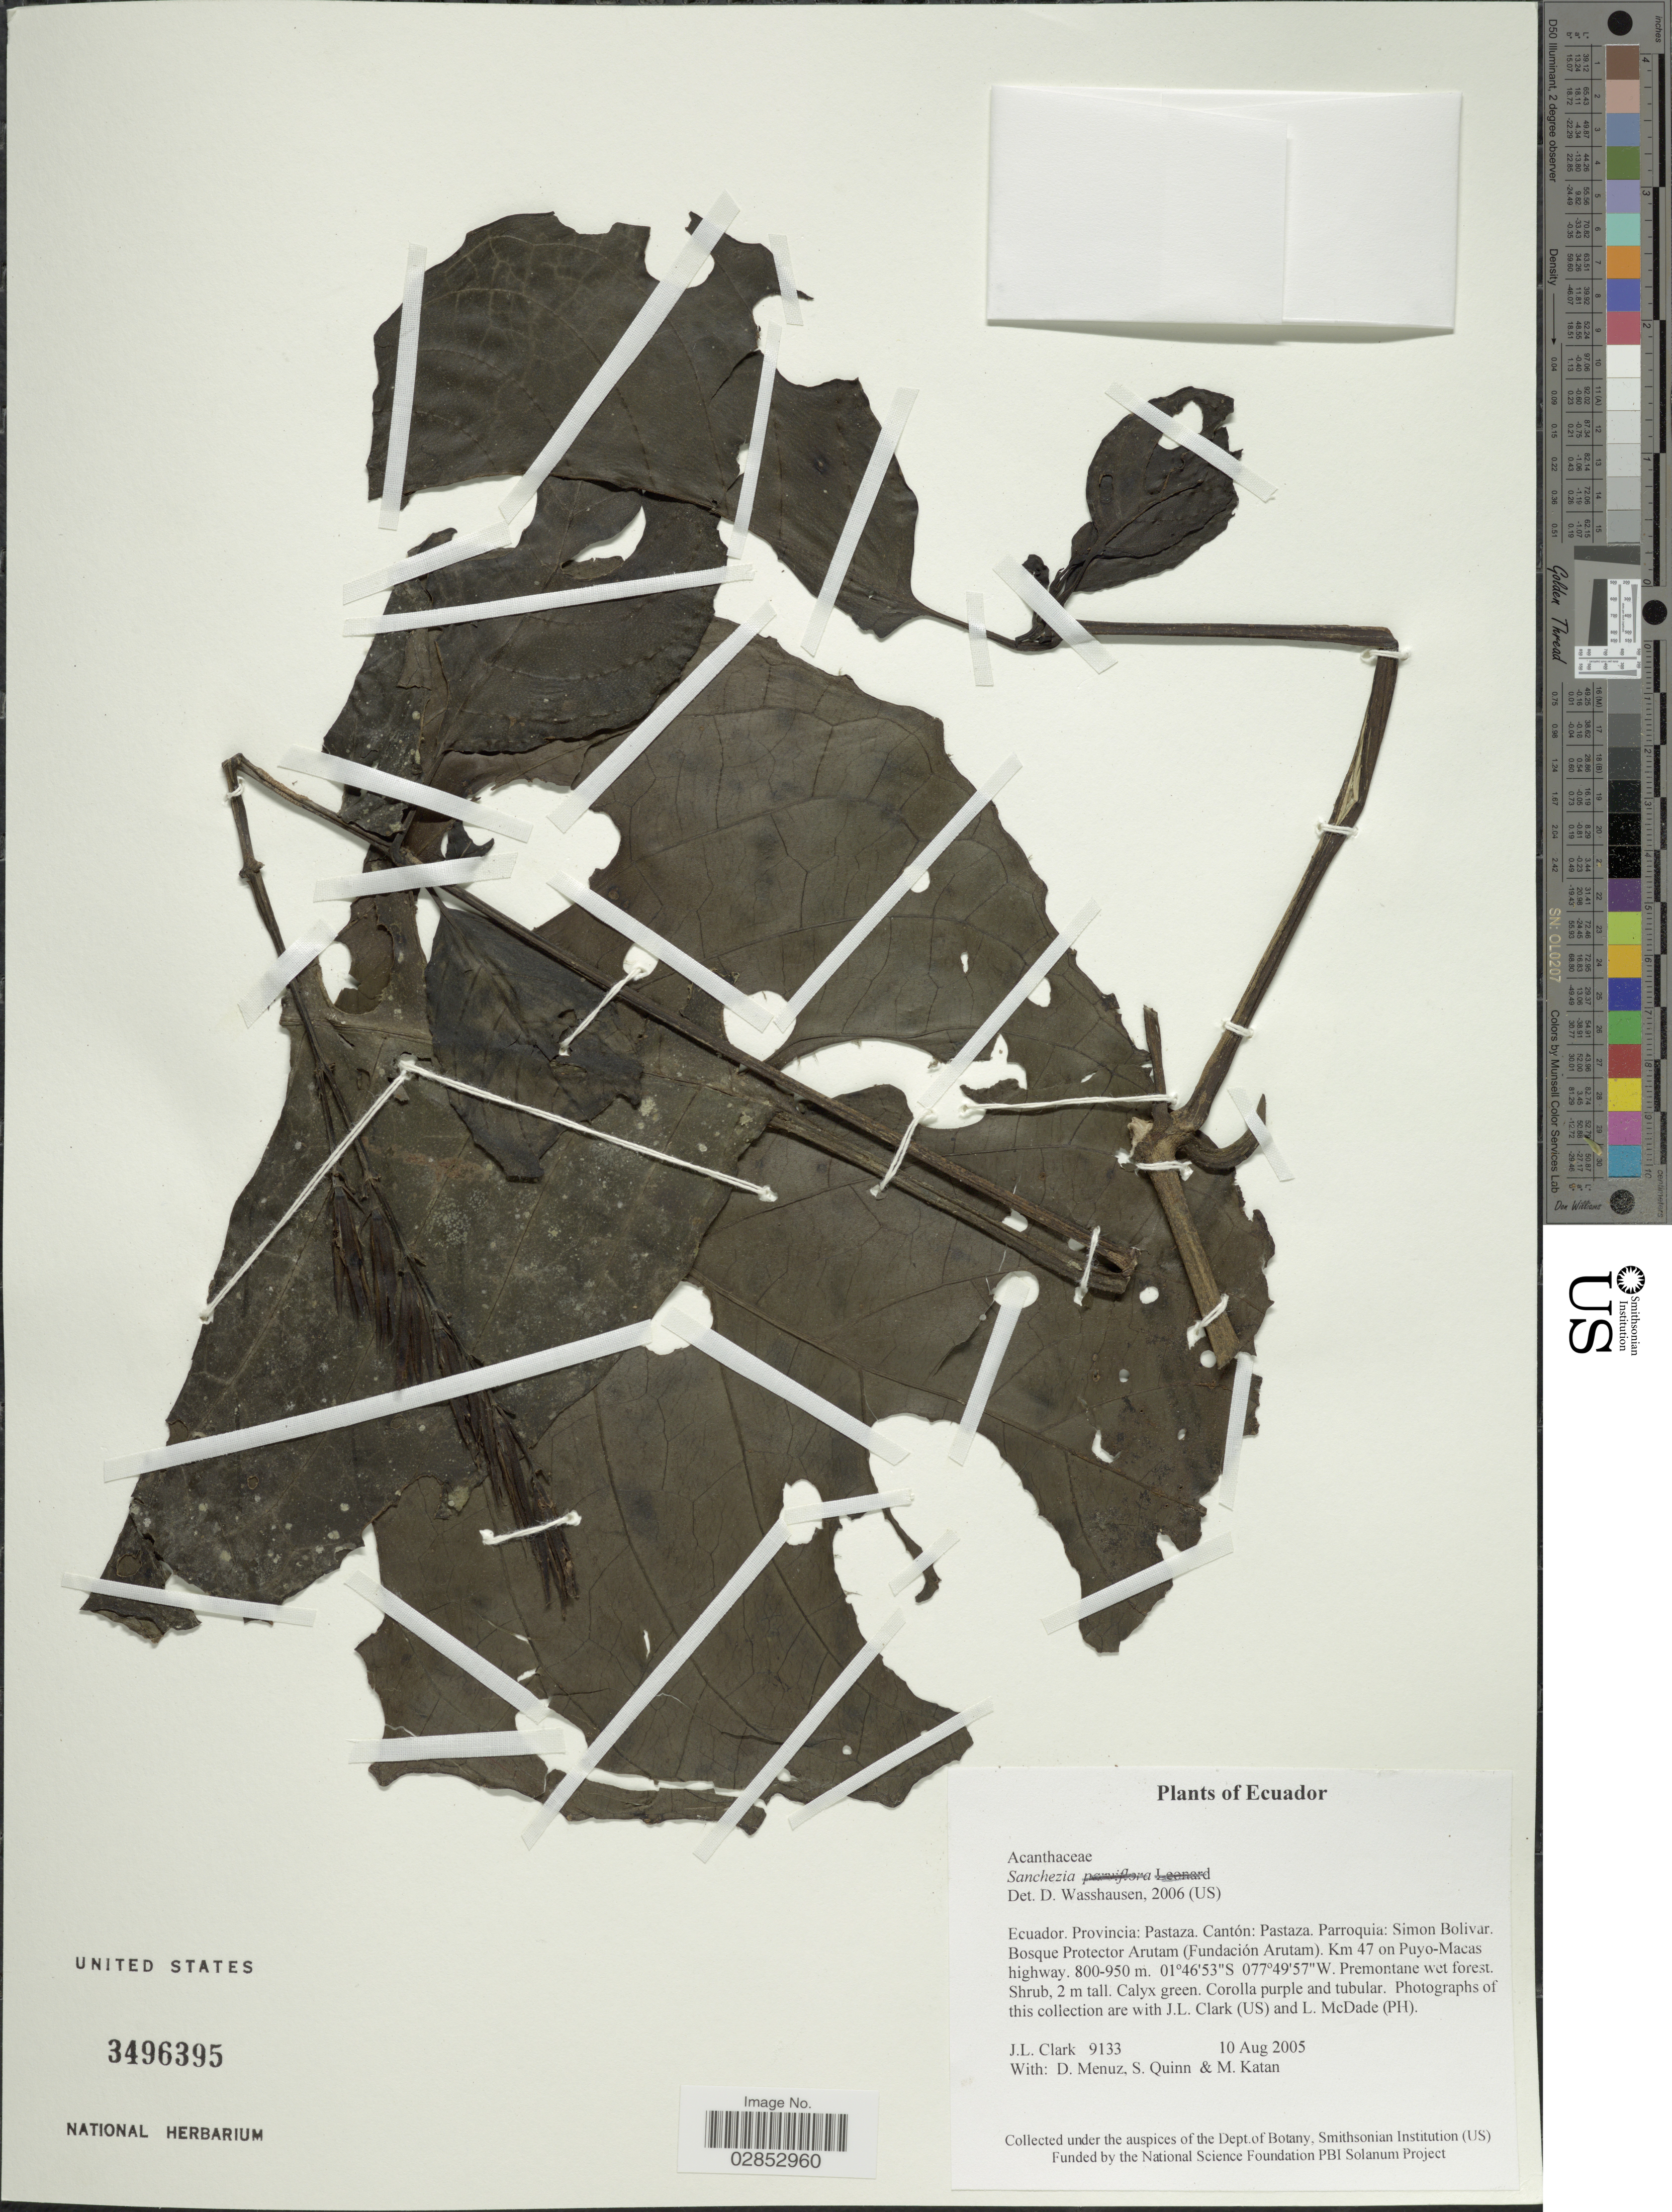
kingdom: Plantae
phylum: Tracheophyta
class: Magnoliopsida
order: Lamiales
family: Acanthaceae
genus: Sanchezia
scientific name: Sanchezia longiflora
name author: (Hook. f.) Hook. f. ex Planch.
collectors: J. L. Clark, D. Menuz, S. Quinn & M. Katan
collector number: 9133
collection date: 2008-08-10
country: Ecuador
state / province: Pastaza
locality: Cantón: Pastaza. Parroquia: Simon Bolivar. Bosque Protector Arutam (Fundación Arutam). Km 47 on Puyo-Macas highway,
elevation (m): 800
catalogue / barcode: US 3496395